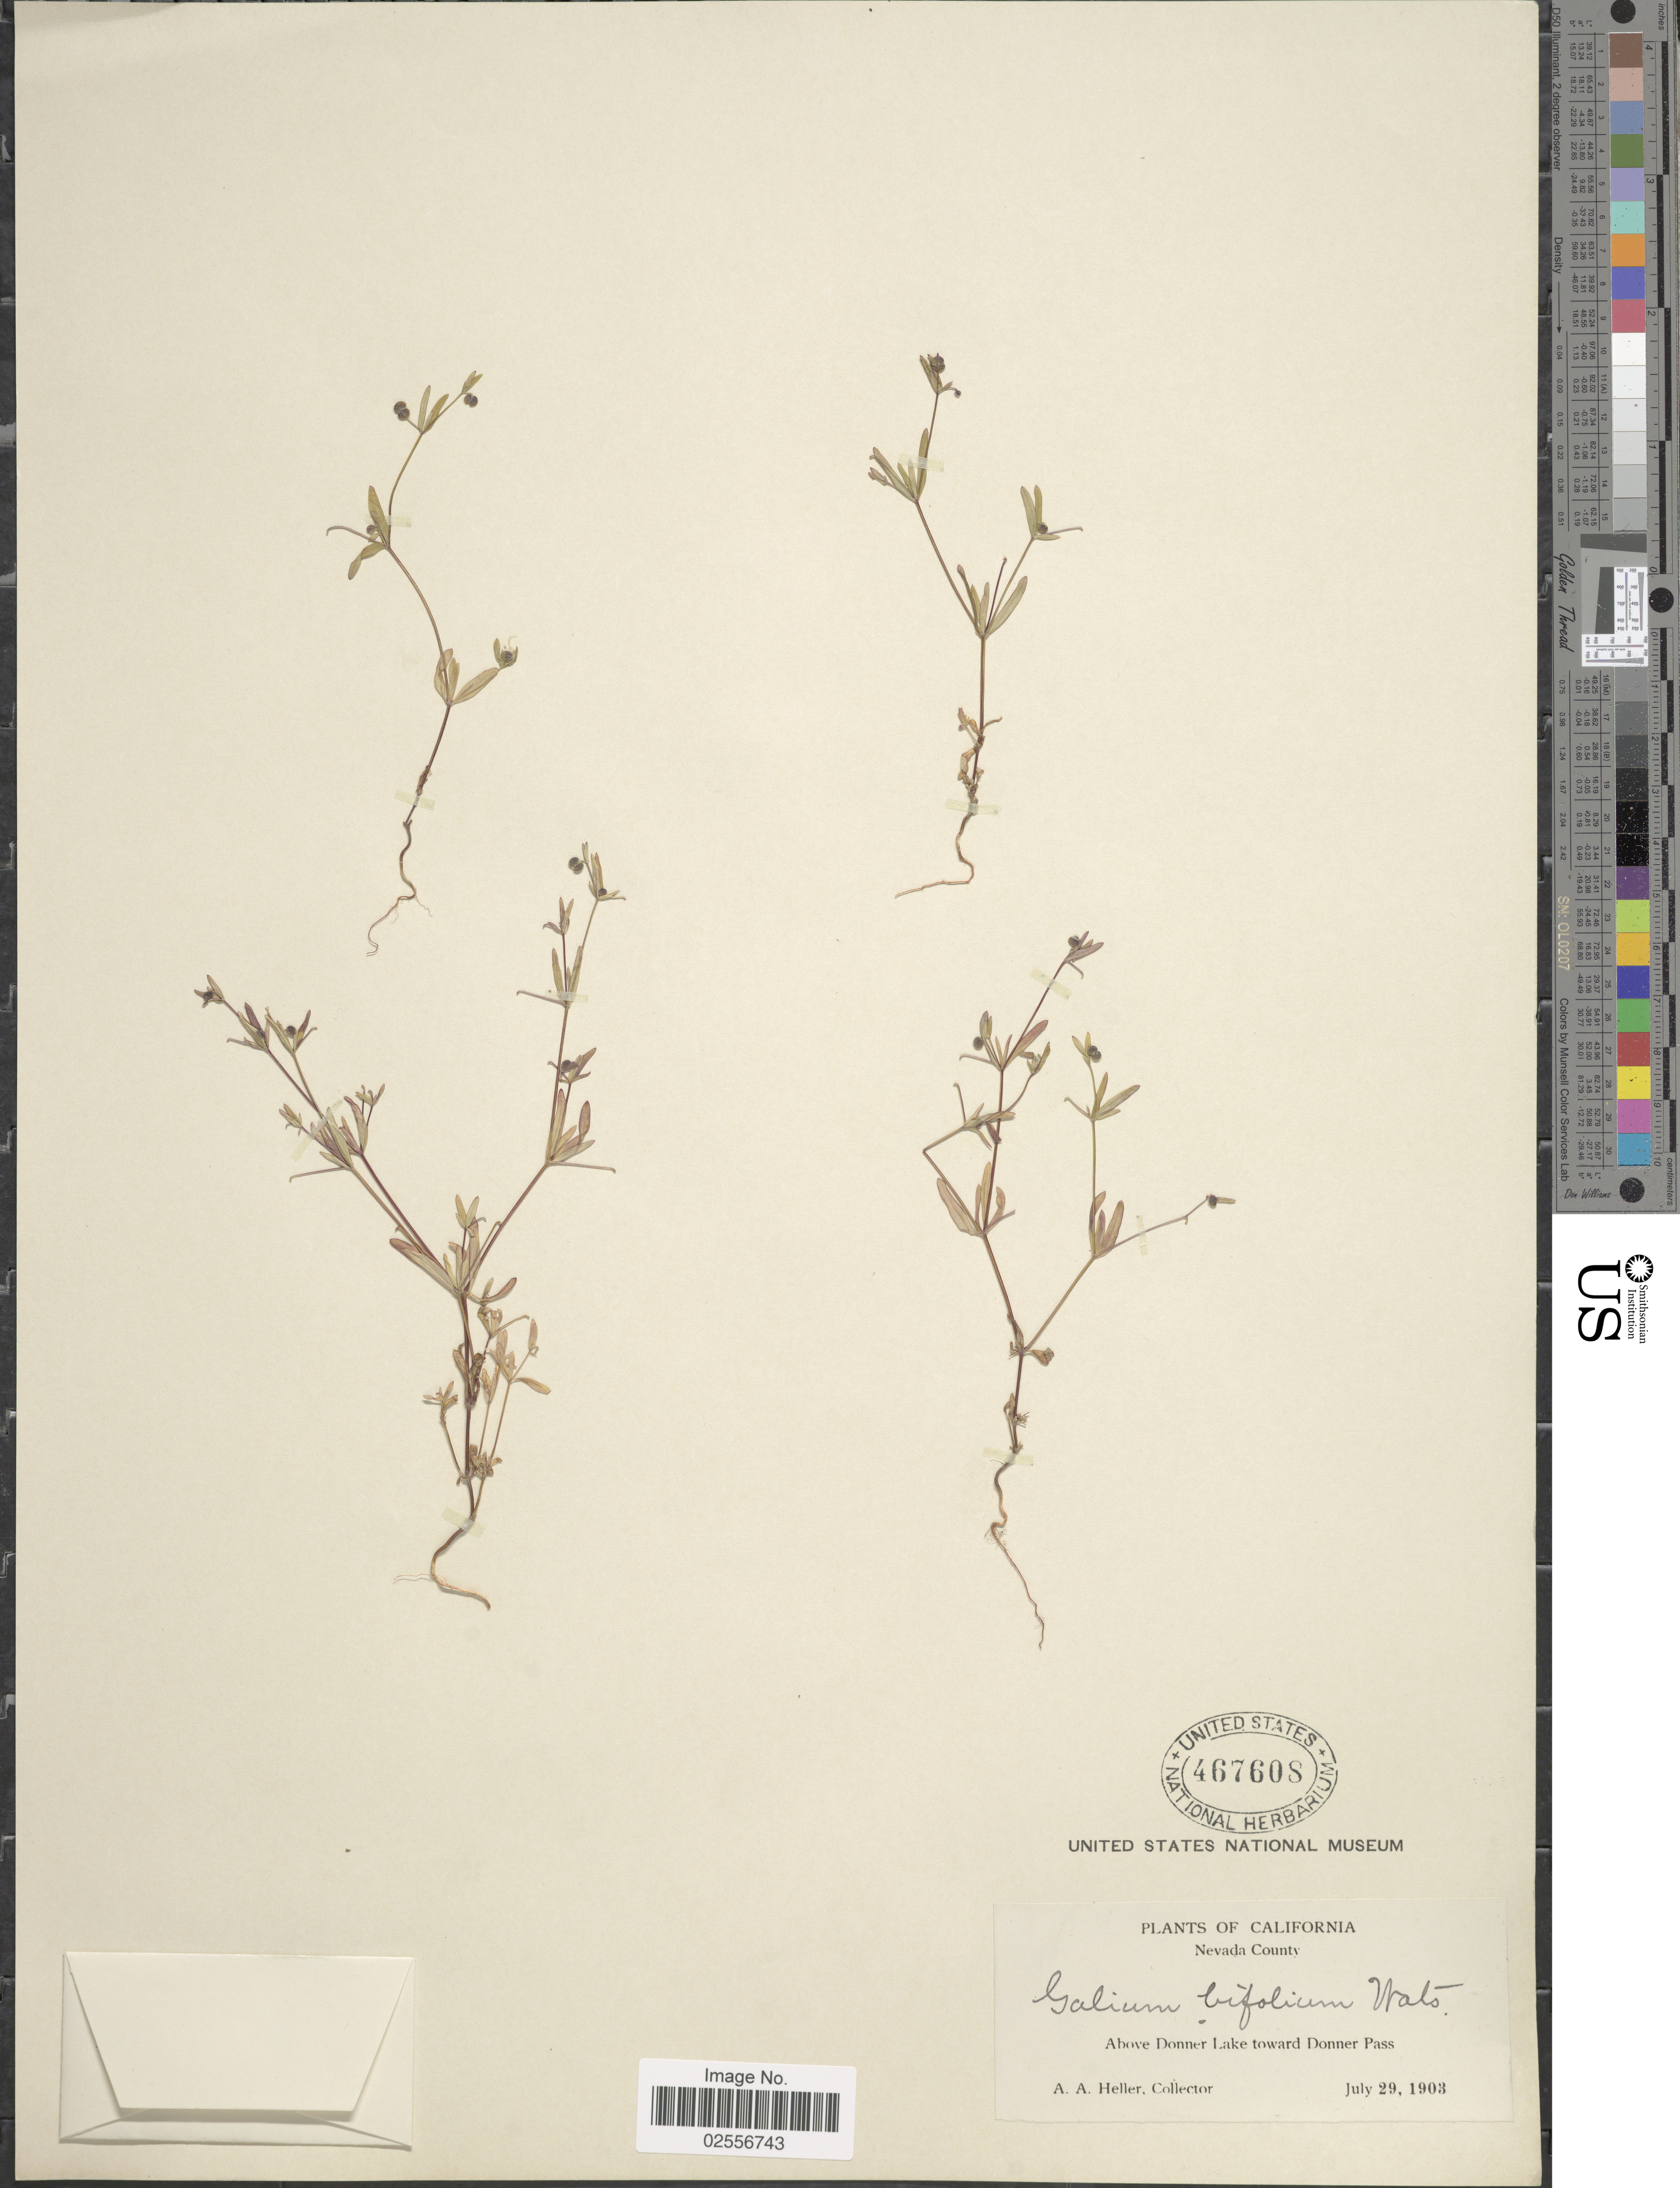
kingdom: Plantae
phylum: Tracheophyta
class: Magnoliopsida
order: Gentianales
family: Rubiaceae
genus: Galium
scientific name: Galium bifolium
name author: S. Watson in C. King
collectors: A. A. Heller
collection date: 1903-07-29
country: United States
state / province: California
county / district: Nevada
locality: Nevada County. Above Donner Lake toward Donner Pass.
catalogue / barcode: US 467608